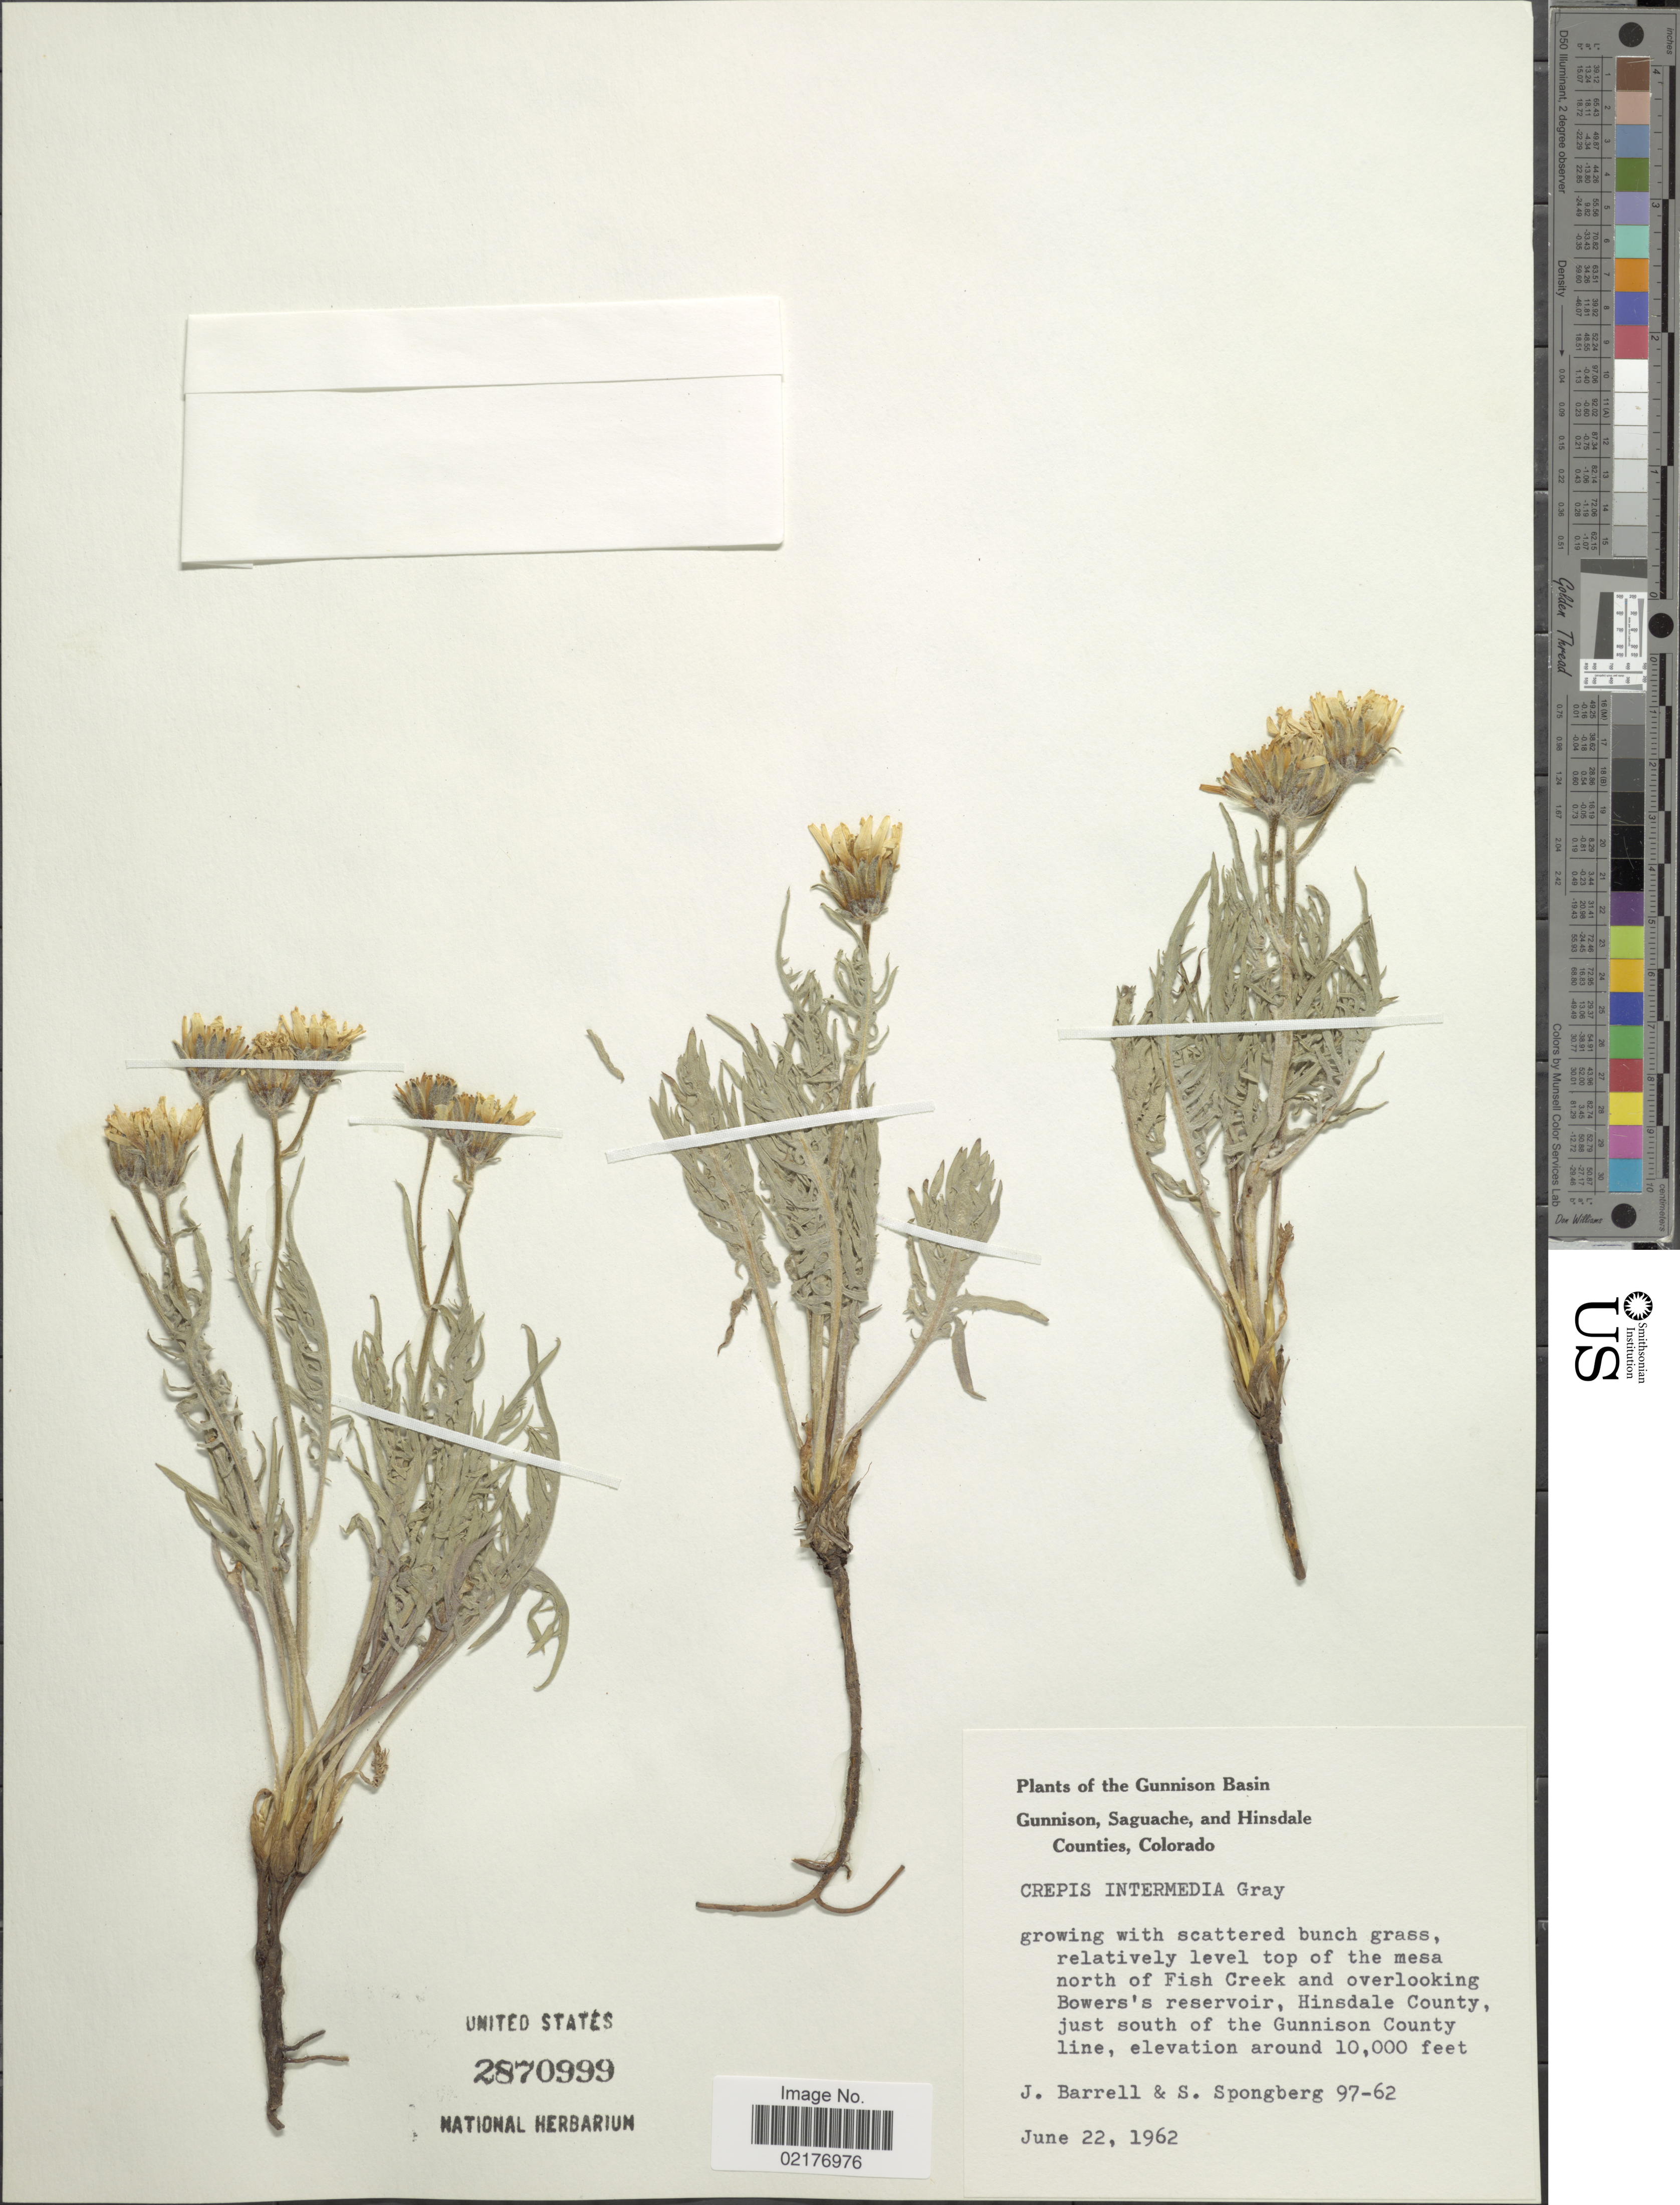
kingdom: Plantae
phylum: Tracheophyta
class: Magnoliopsida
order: Asterales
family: Asteraceae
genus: Crepis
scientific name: Crepis intermedia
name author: A. Gray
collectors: J. Barrell & S. A.Spongberg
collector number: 97-62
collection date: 1962-06-22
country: United States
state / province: Colorado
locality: The Gunnison Basin, Gunnison, Saguache, and Hinsdale Counties, Colorado, top of the mesa north of Fish Creek and overlookong Bowers's reservoir, Hinsdale County, just south of the Gunnison County line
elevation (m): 3048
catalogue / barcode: US 2870999